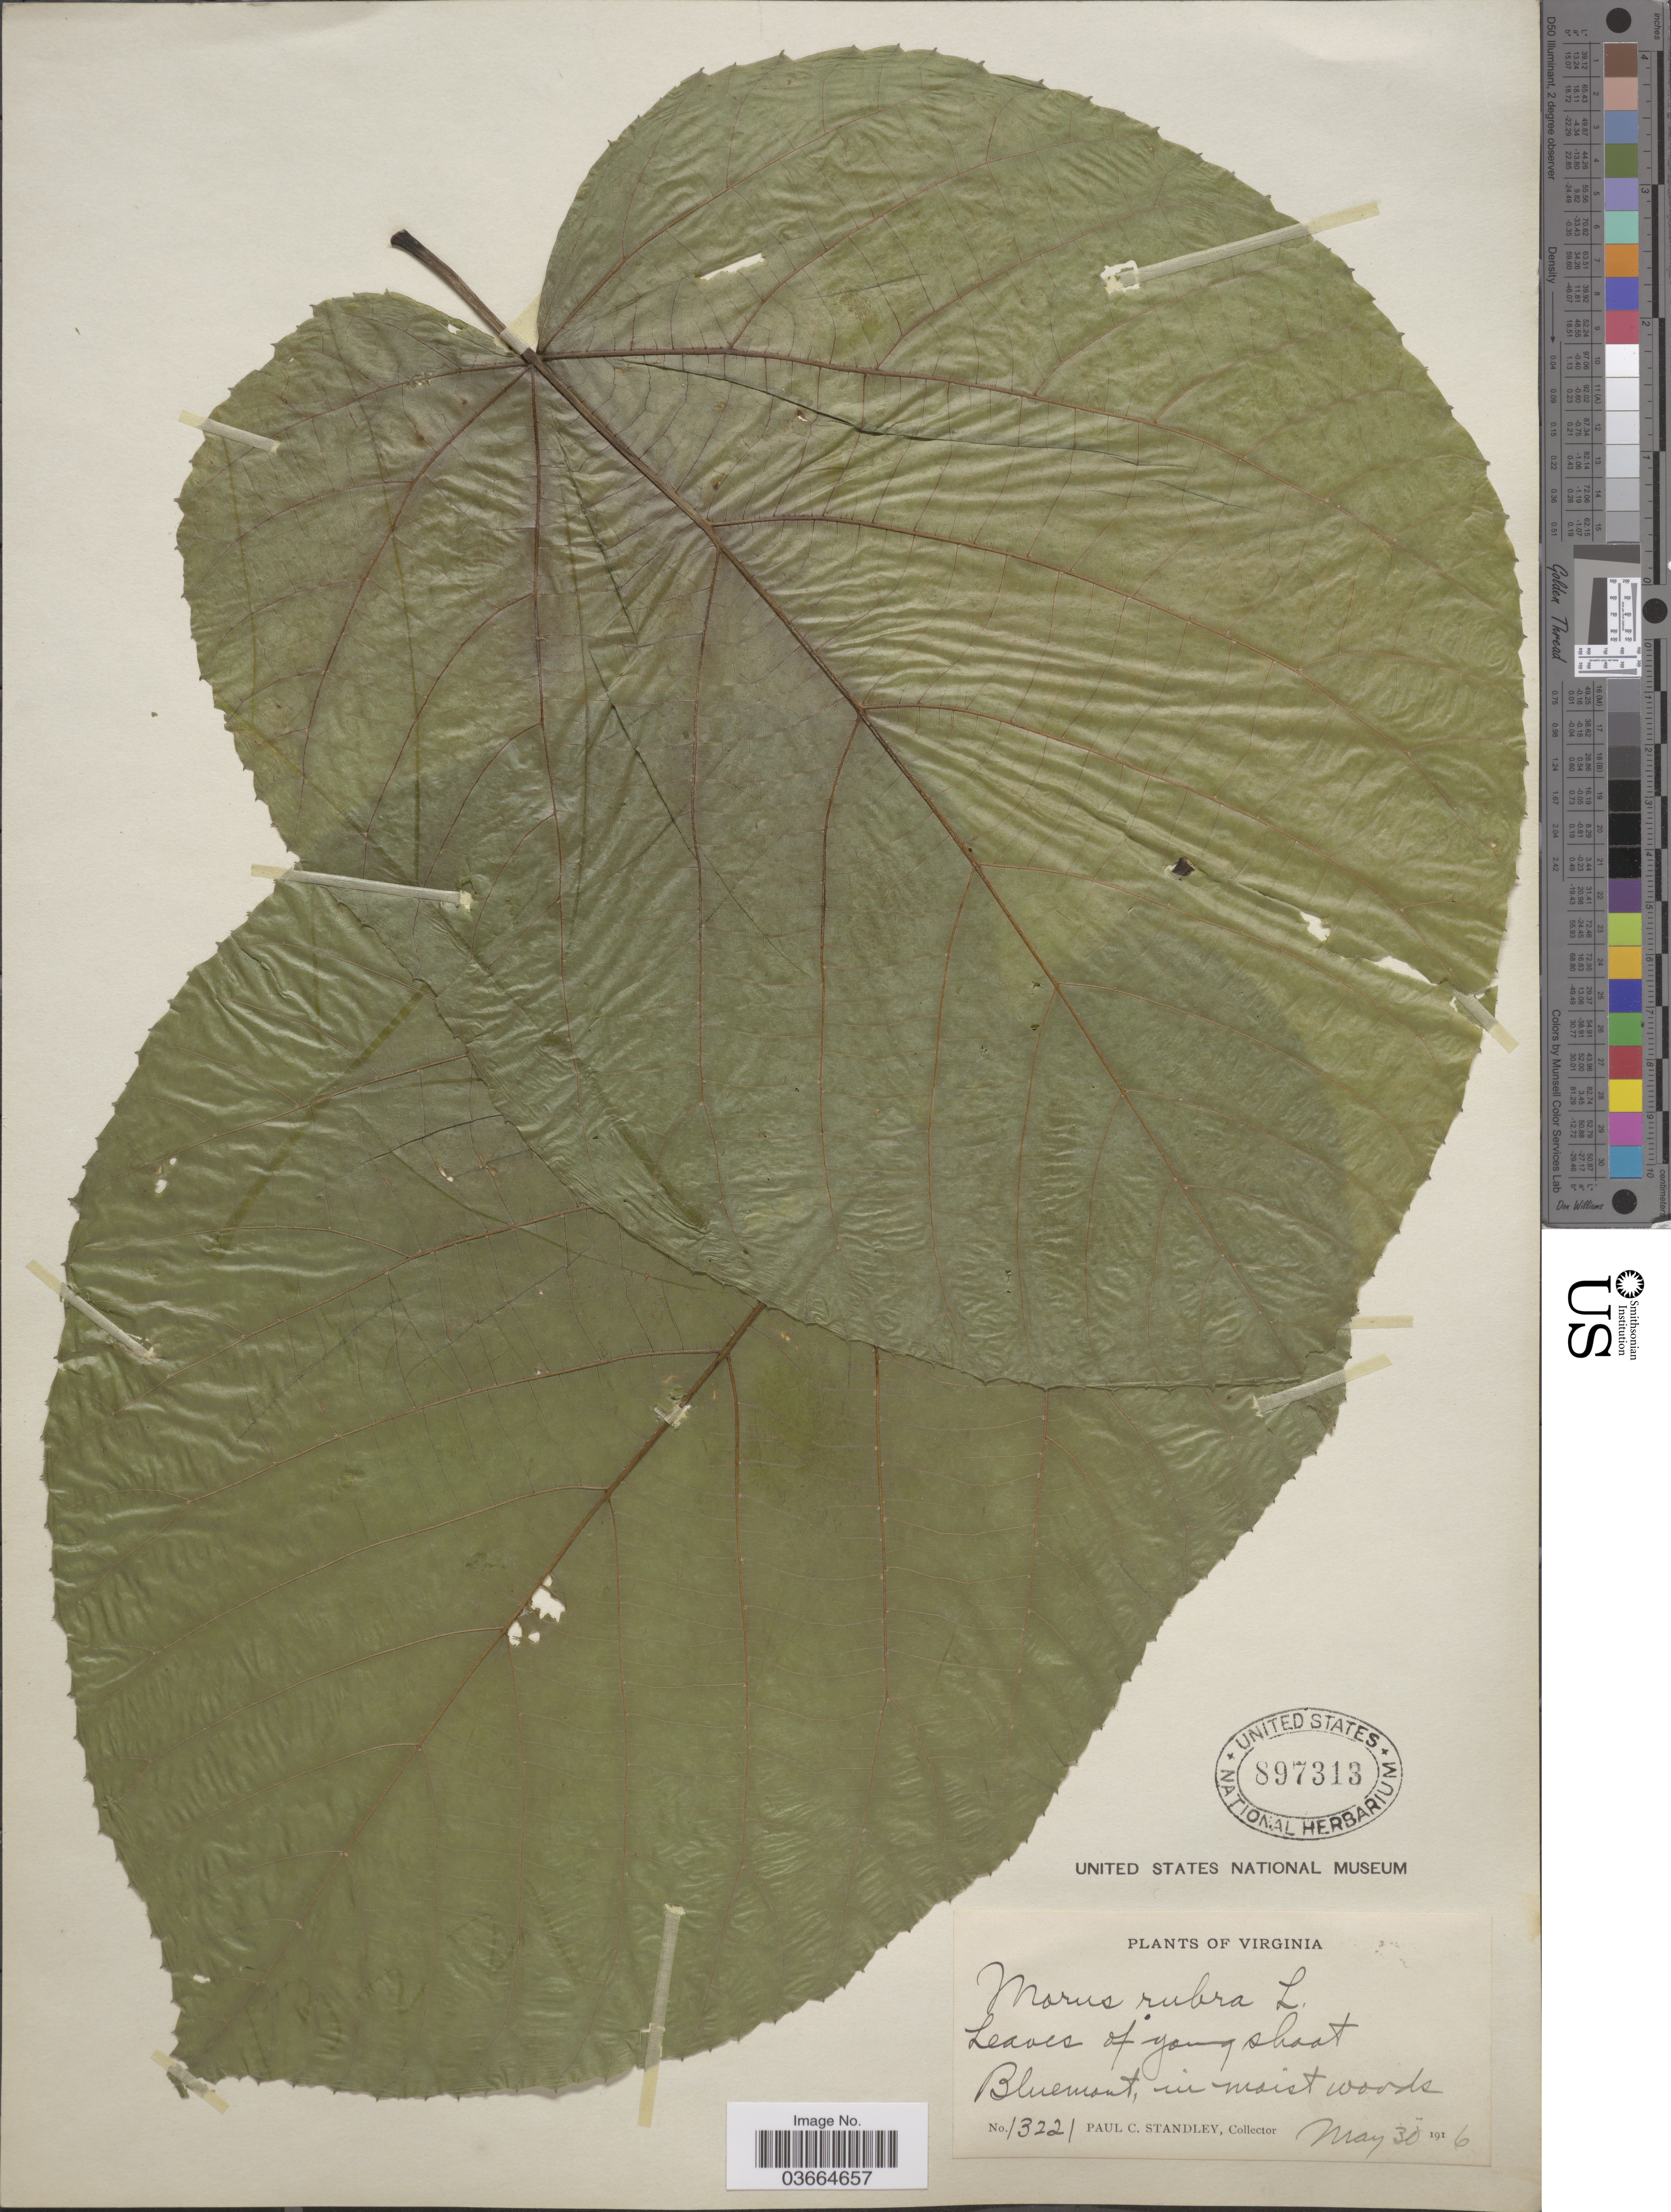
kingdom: Plantae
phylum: Tracheophyta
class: Magnoliopsida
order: Rosales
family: Moraceae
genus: Morus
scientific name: Morus rubra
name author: L.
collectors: P. C. Standley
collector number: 13221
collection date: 1916-05-30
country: United States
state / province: Virginia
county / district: Loudoun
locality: Bluemont.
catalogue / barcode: US 897313